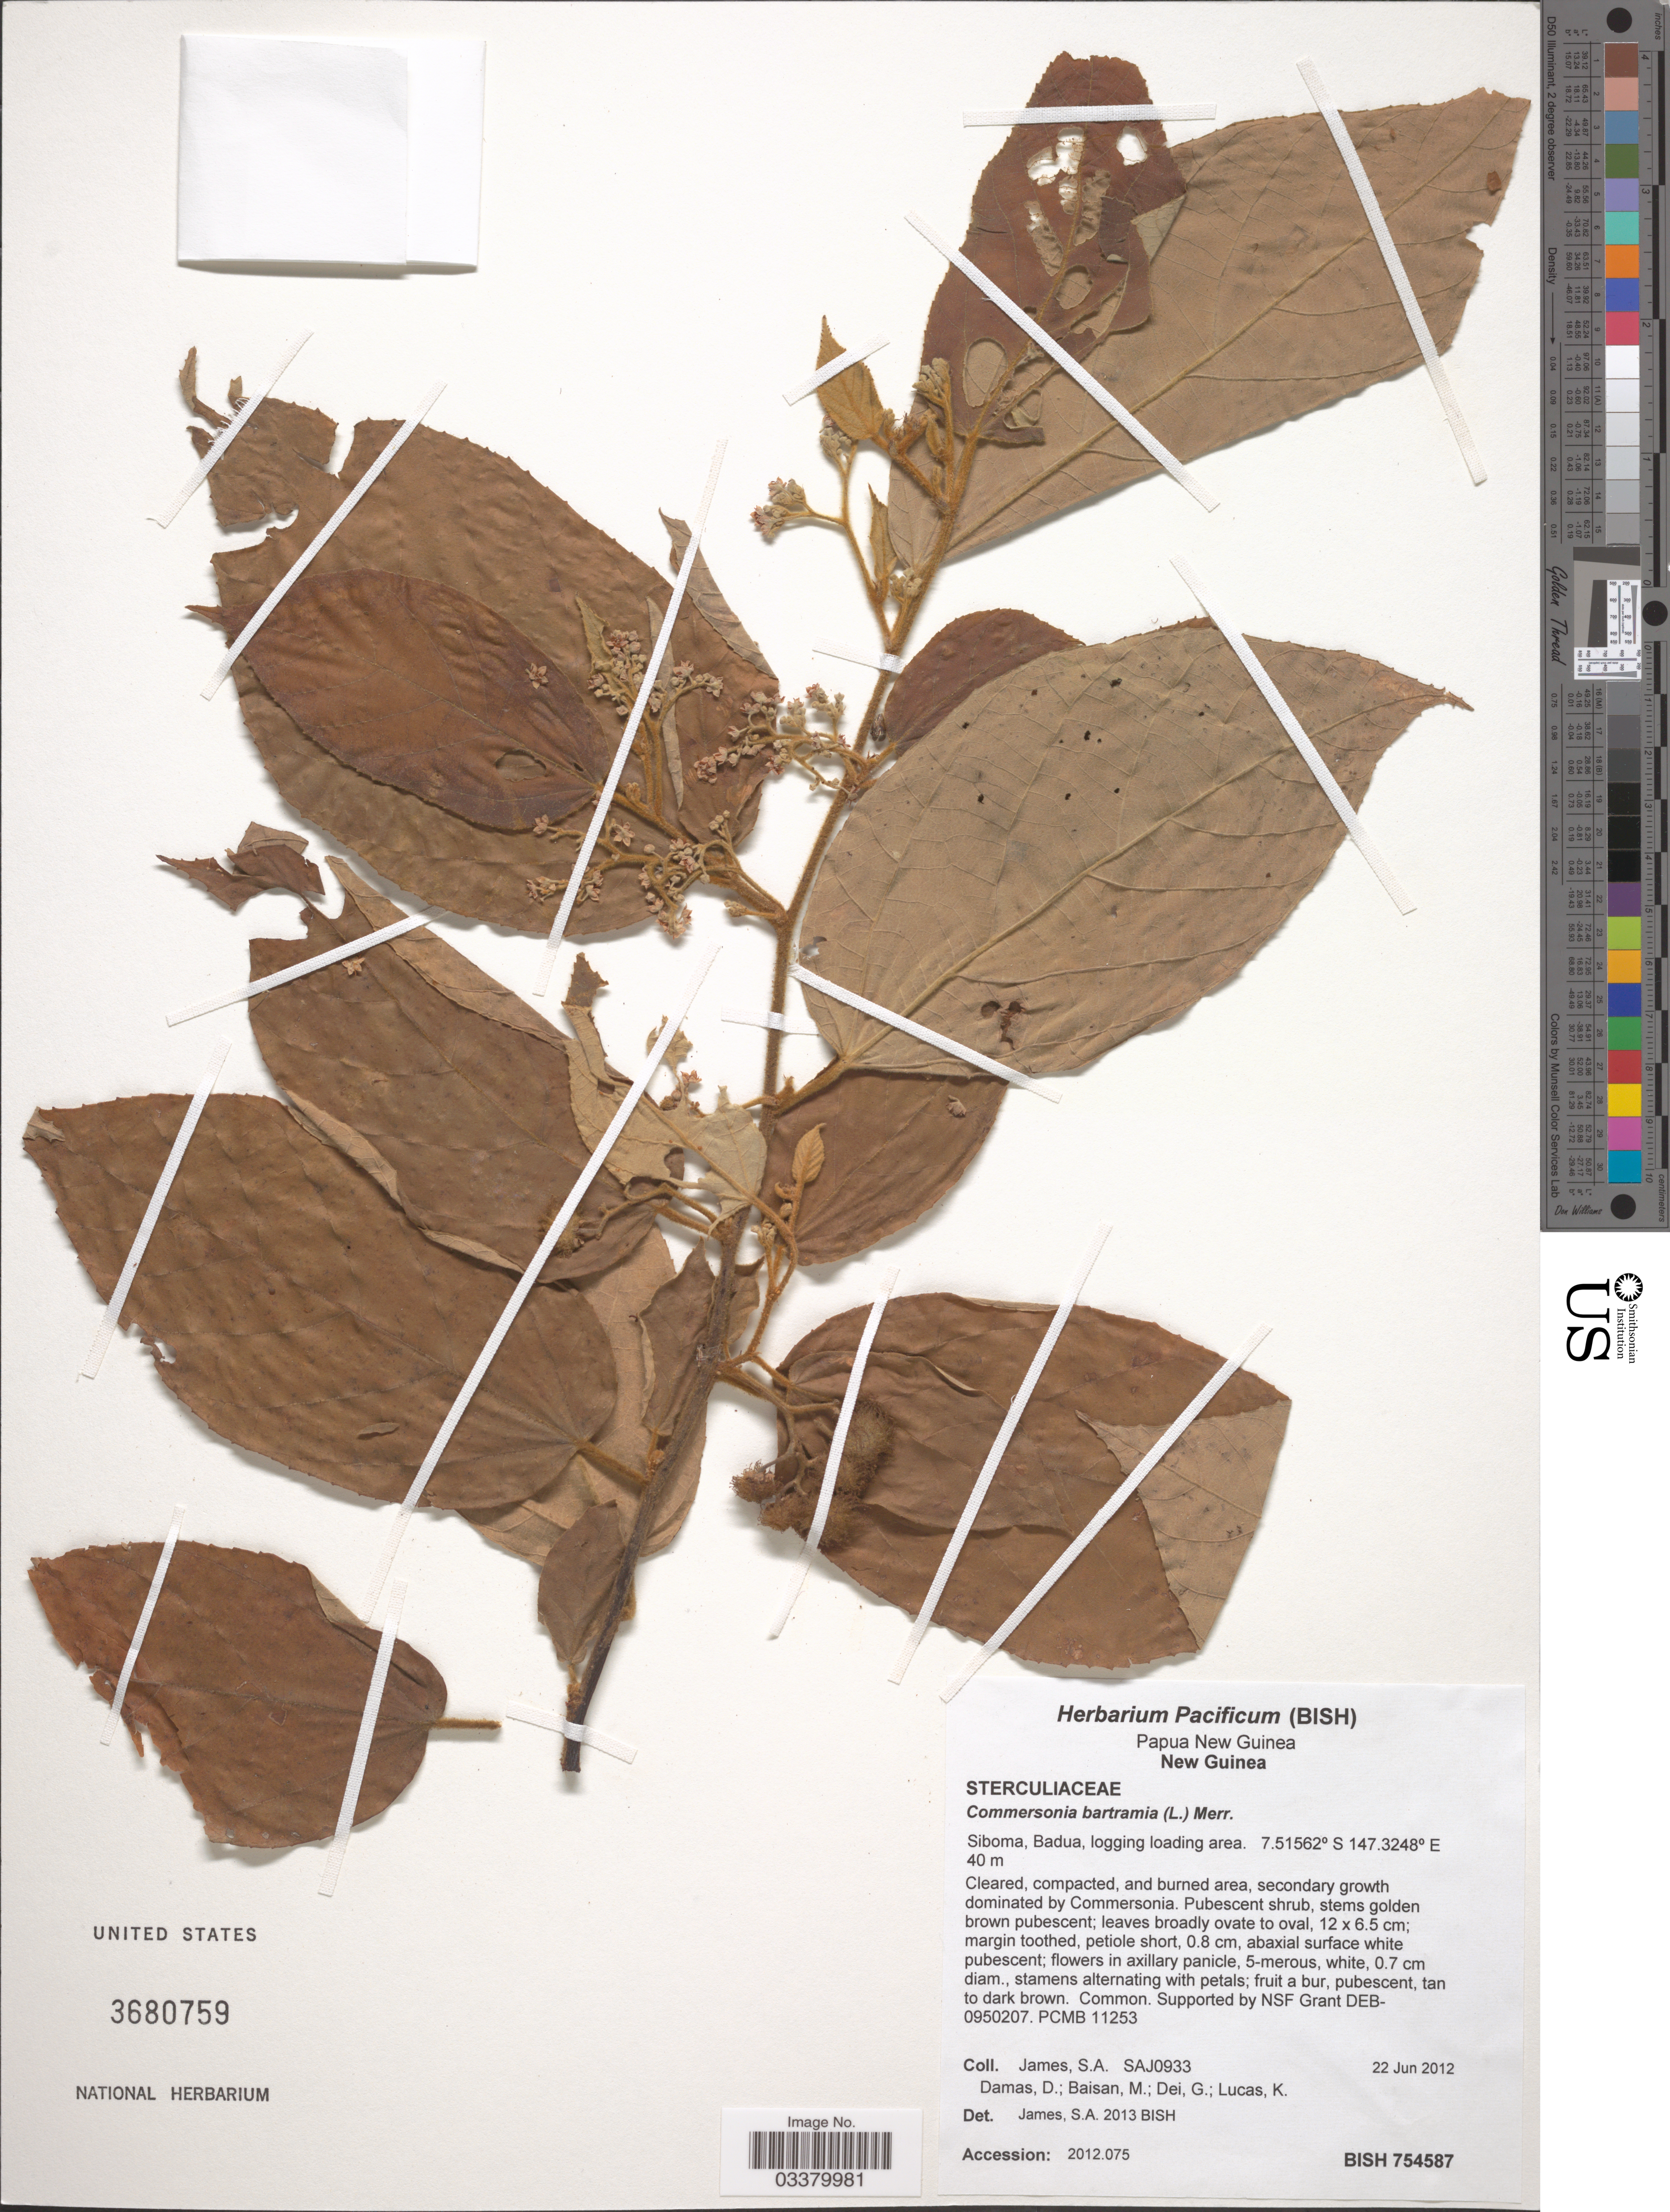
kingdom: Plantae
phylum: Tracheophyta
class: Magnoliopsida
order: Malvales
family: Malvaceae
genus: Commersonia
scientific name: Commersonia bartramia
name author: (L.) Merr.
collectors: S. James, D. Damas, M. Baisan, G. Dei & K. Lucas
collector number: SAJ0933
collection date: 2012-06-22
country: Papua New Guinea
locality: New Guinea, Siboma, Badua, logging loading area.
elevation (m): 40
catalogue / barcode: US 3680759